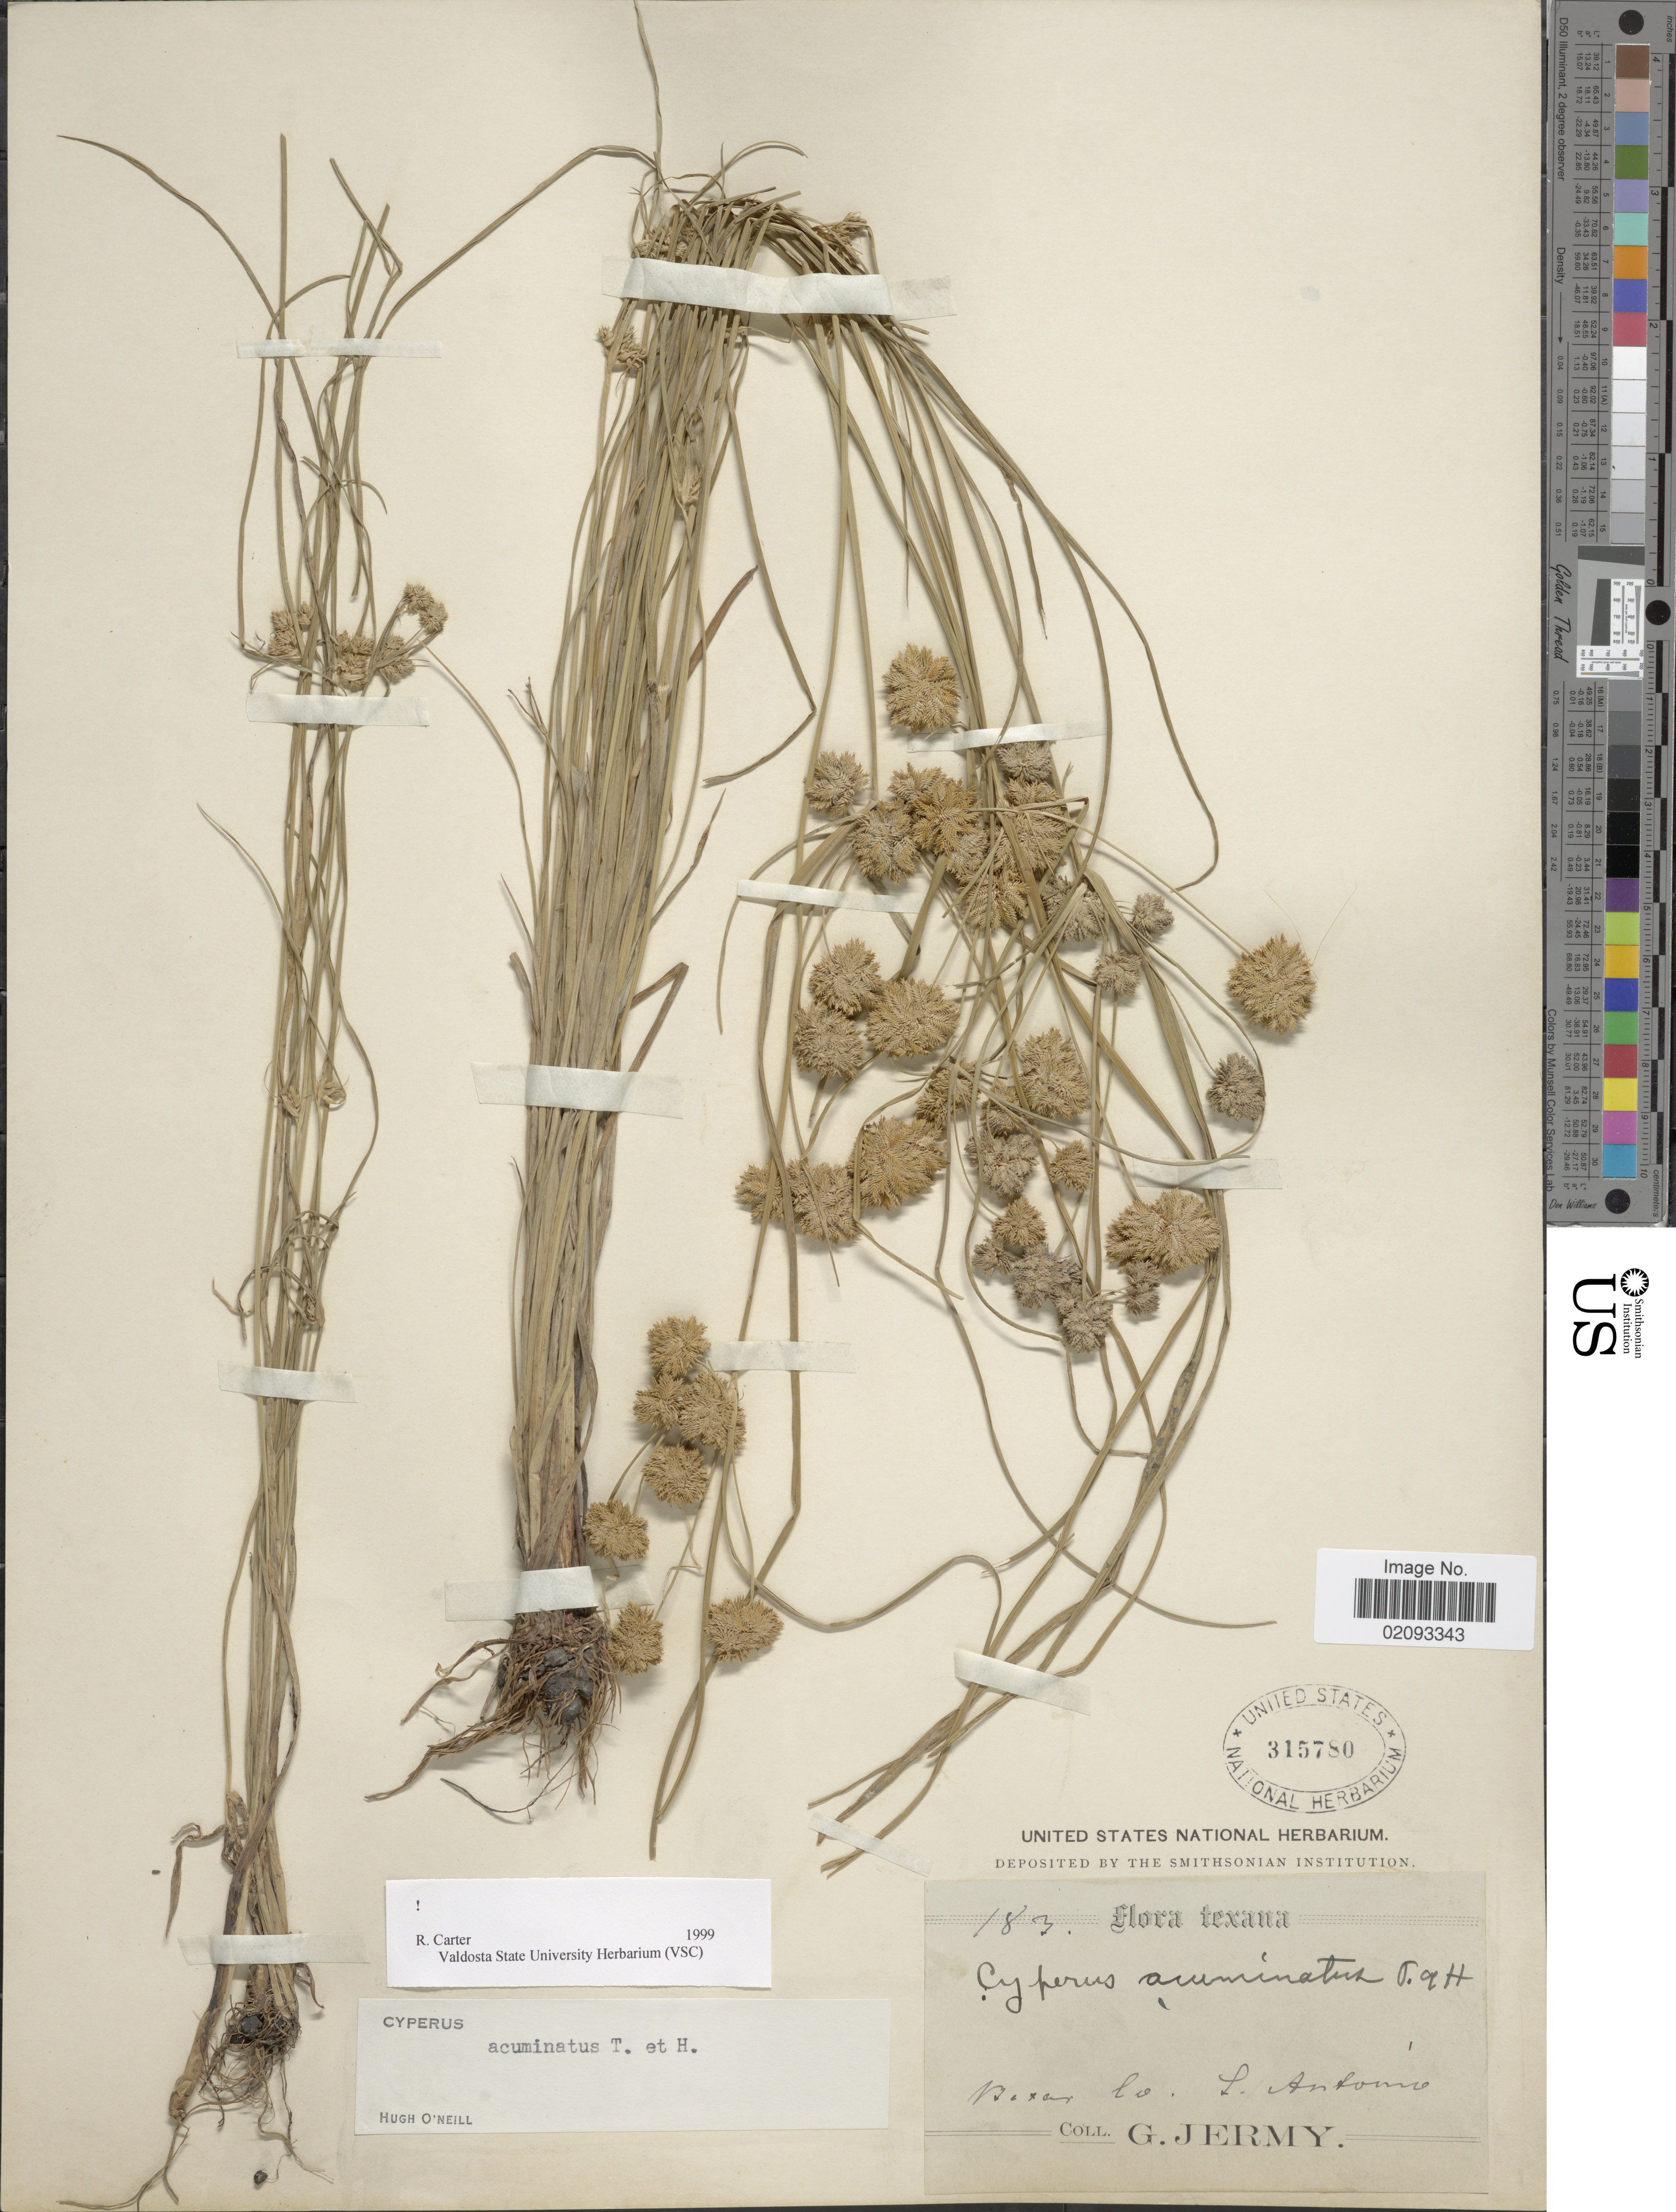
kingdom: Plantae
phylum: Tracheophyta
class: Liliopsida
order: Poales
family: Cyperaceae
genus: Cyperus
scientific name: Cyperus acuminatus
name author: Torr. & Hook.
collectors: G. Jermy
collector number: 183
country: United States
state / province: Texas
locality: Bexar Co. S. Antonio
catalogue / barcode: US 315780